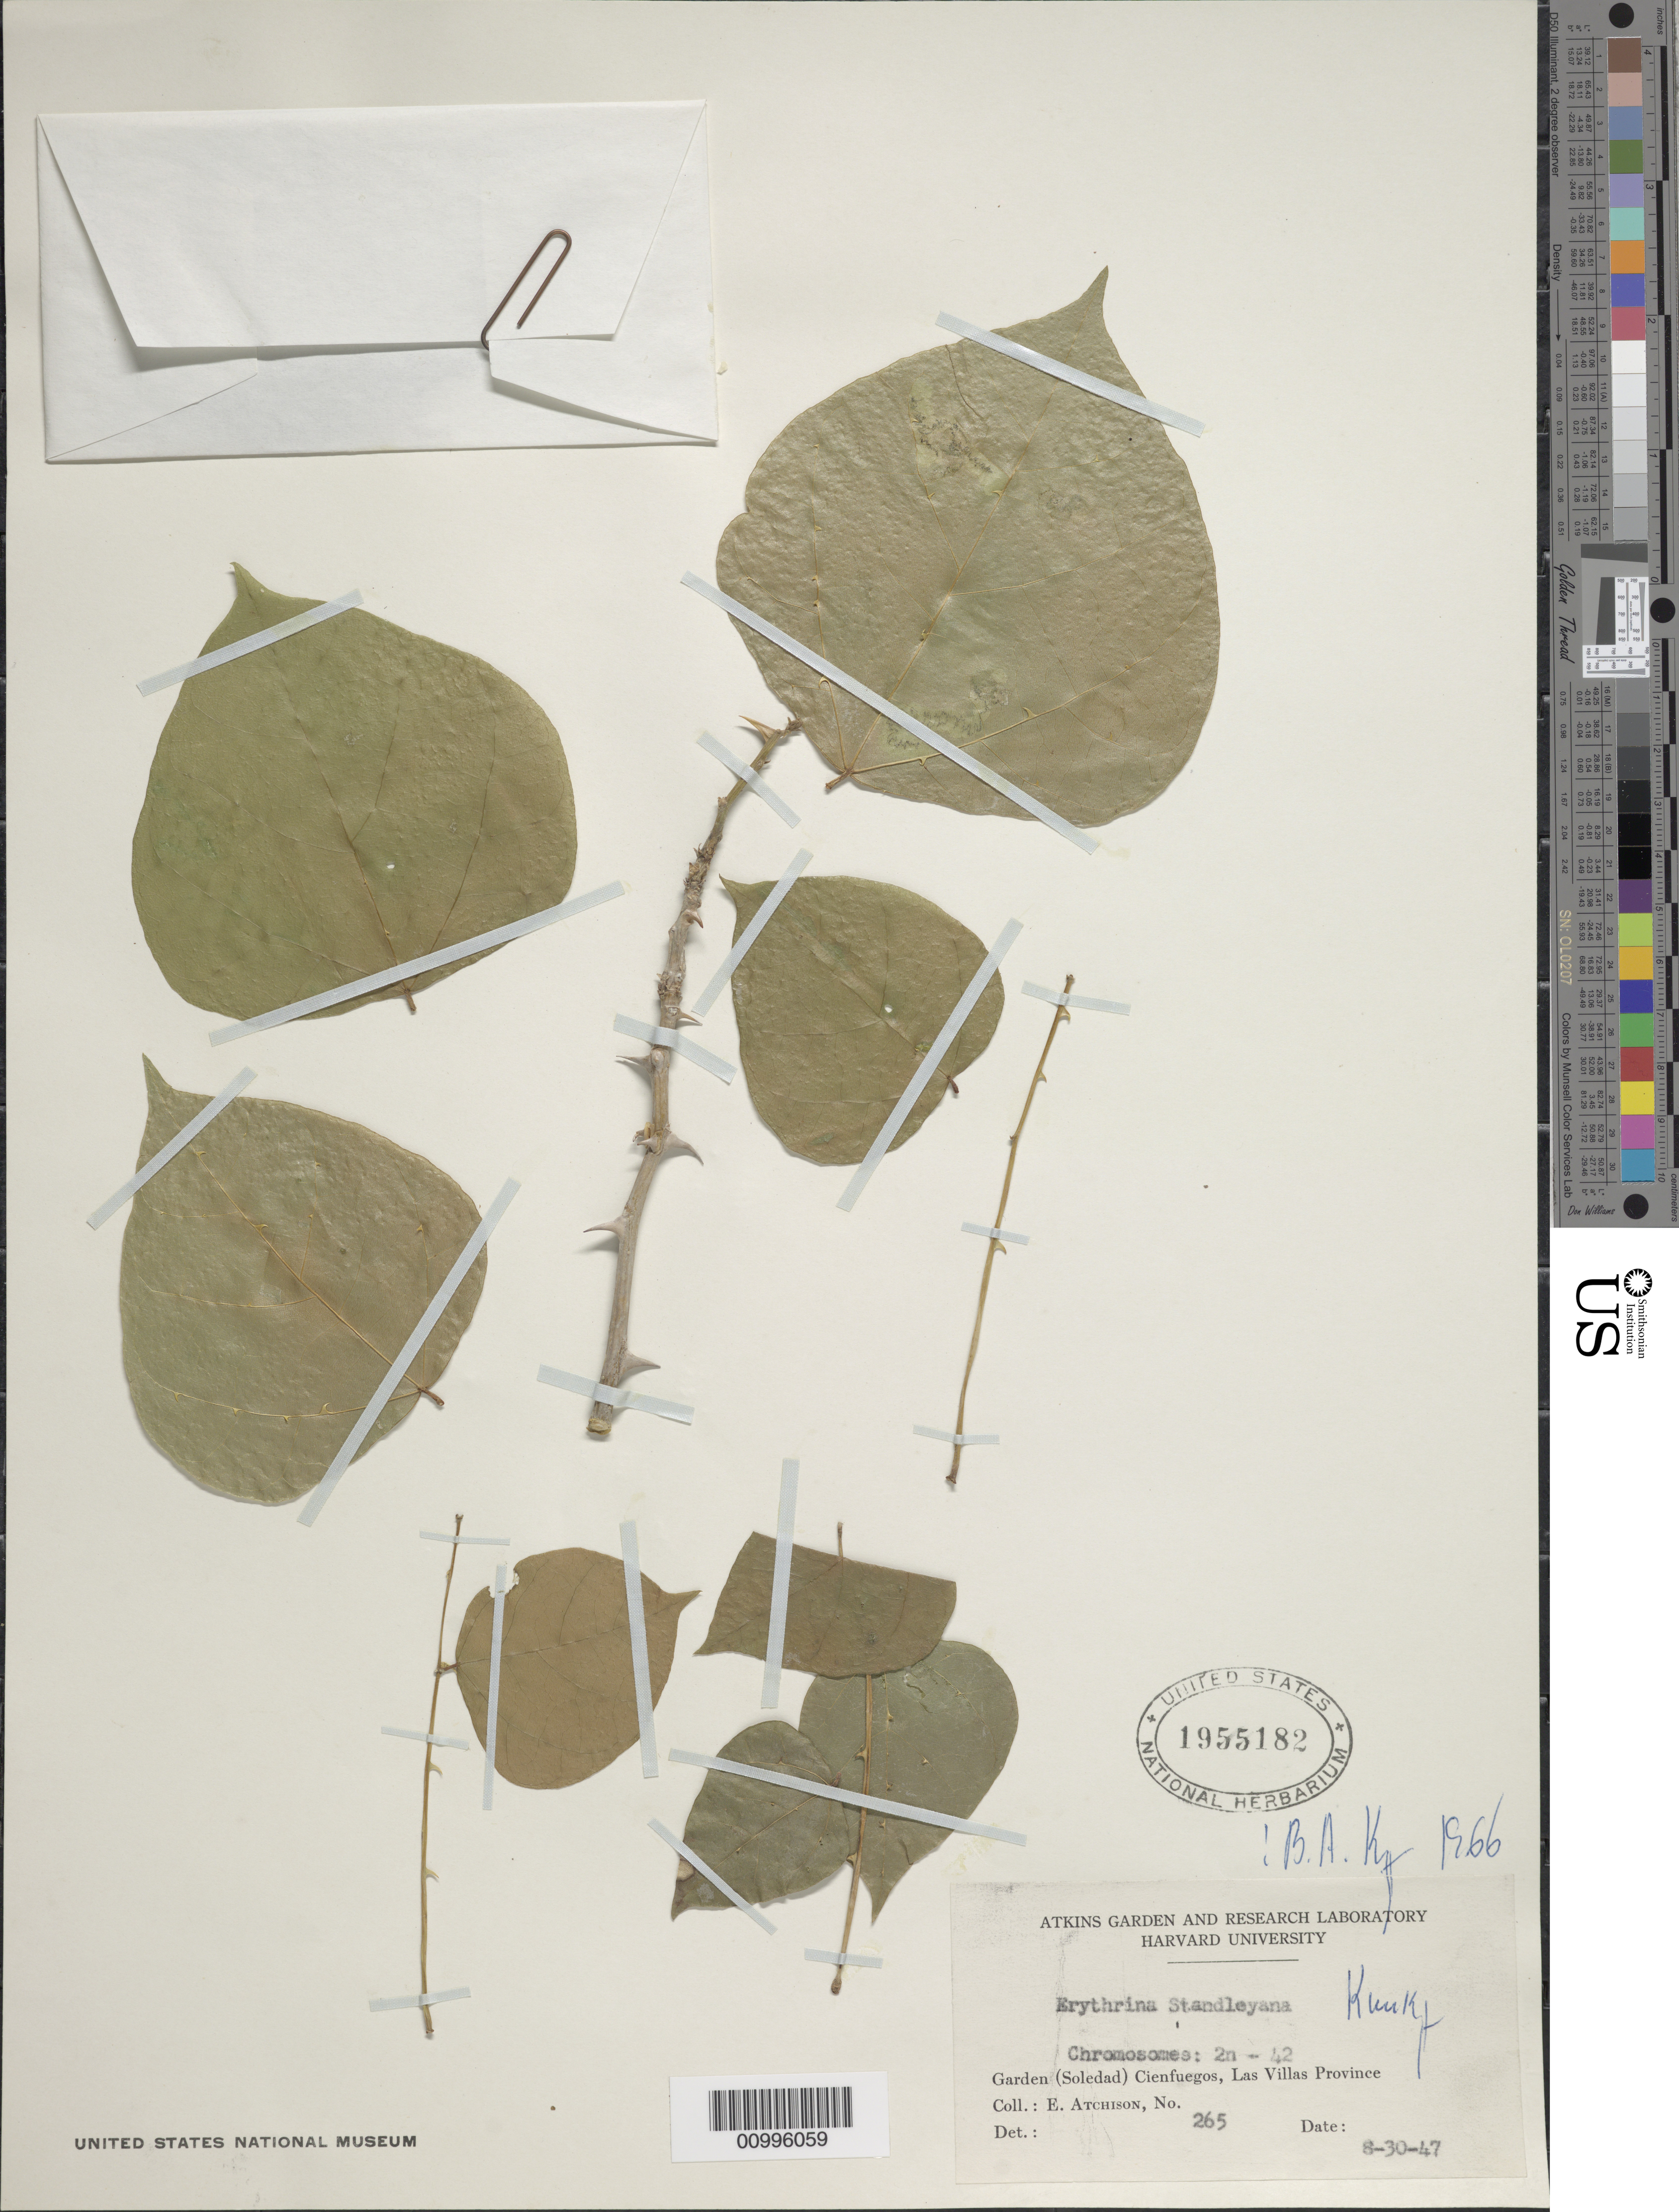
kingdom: Plantae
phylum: Tracheophyta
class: Magnoliopsida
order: Fabales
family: Fabaceae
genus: Erythrina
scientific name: Erythrina standleyana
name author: Krukoff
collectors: E. Atchison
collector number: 265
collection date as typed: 30 Aug 1947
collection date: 1947-08-30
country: Cuba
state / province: Cienfuegos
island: Cuba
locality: Las Villas Province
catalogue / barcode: US 1955182